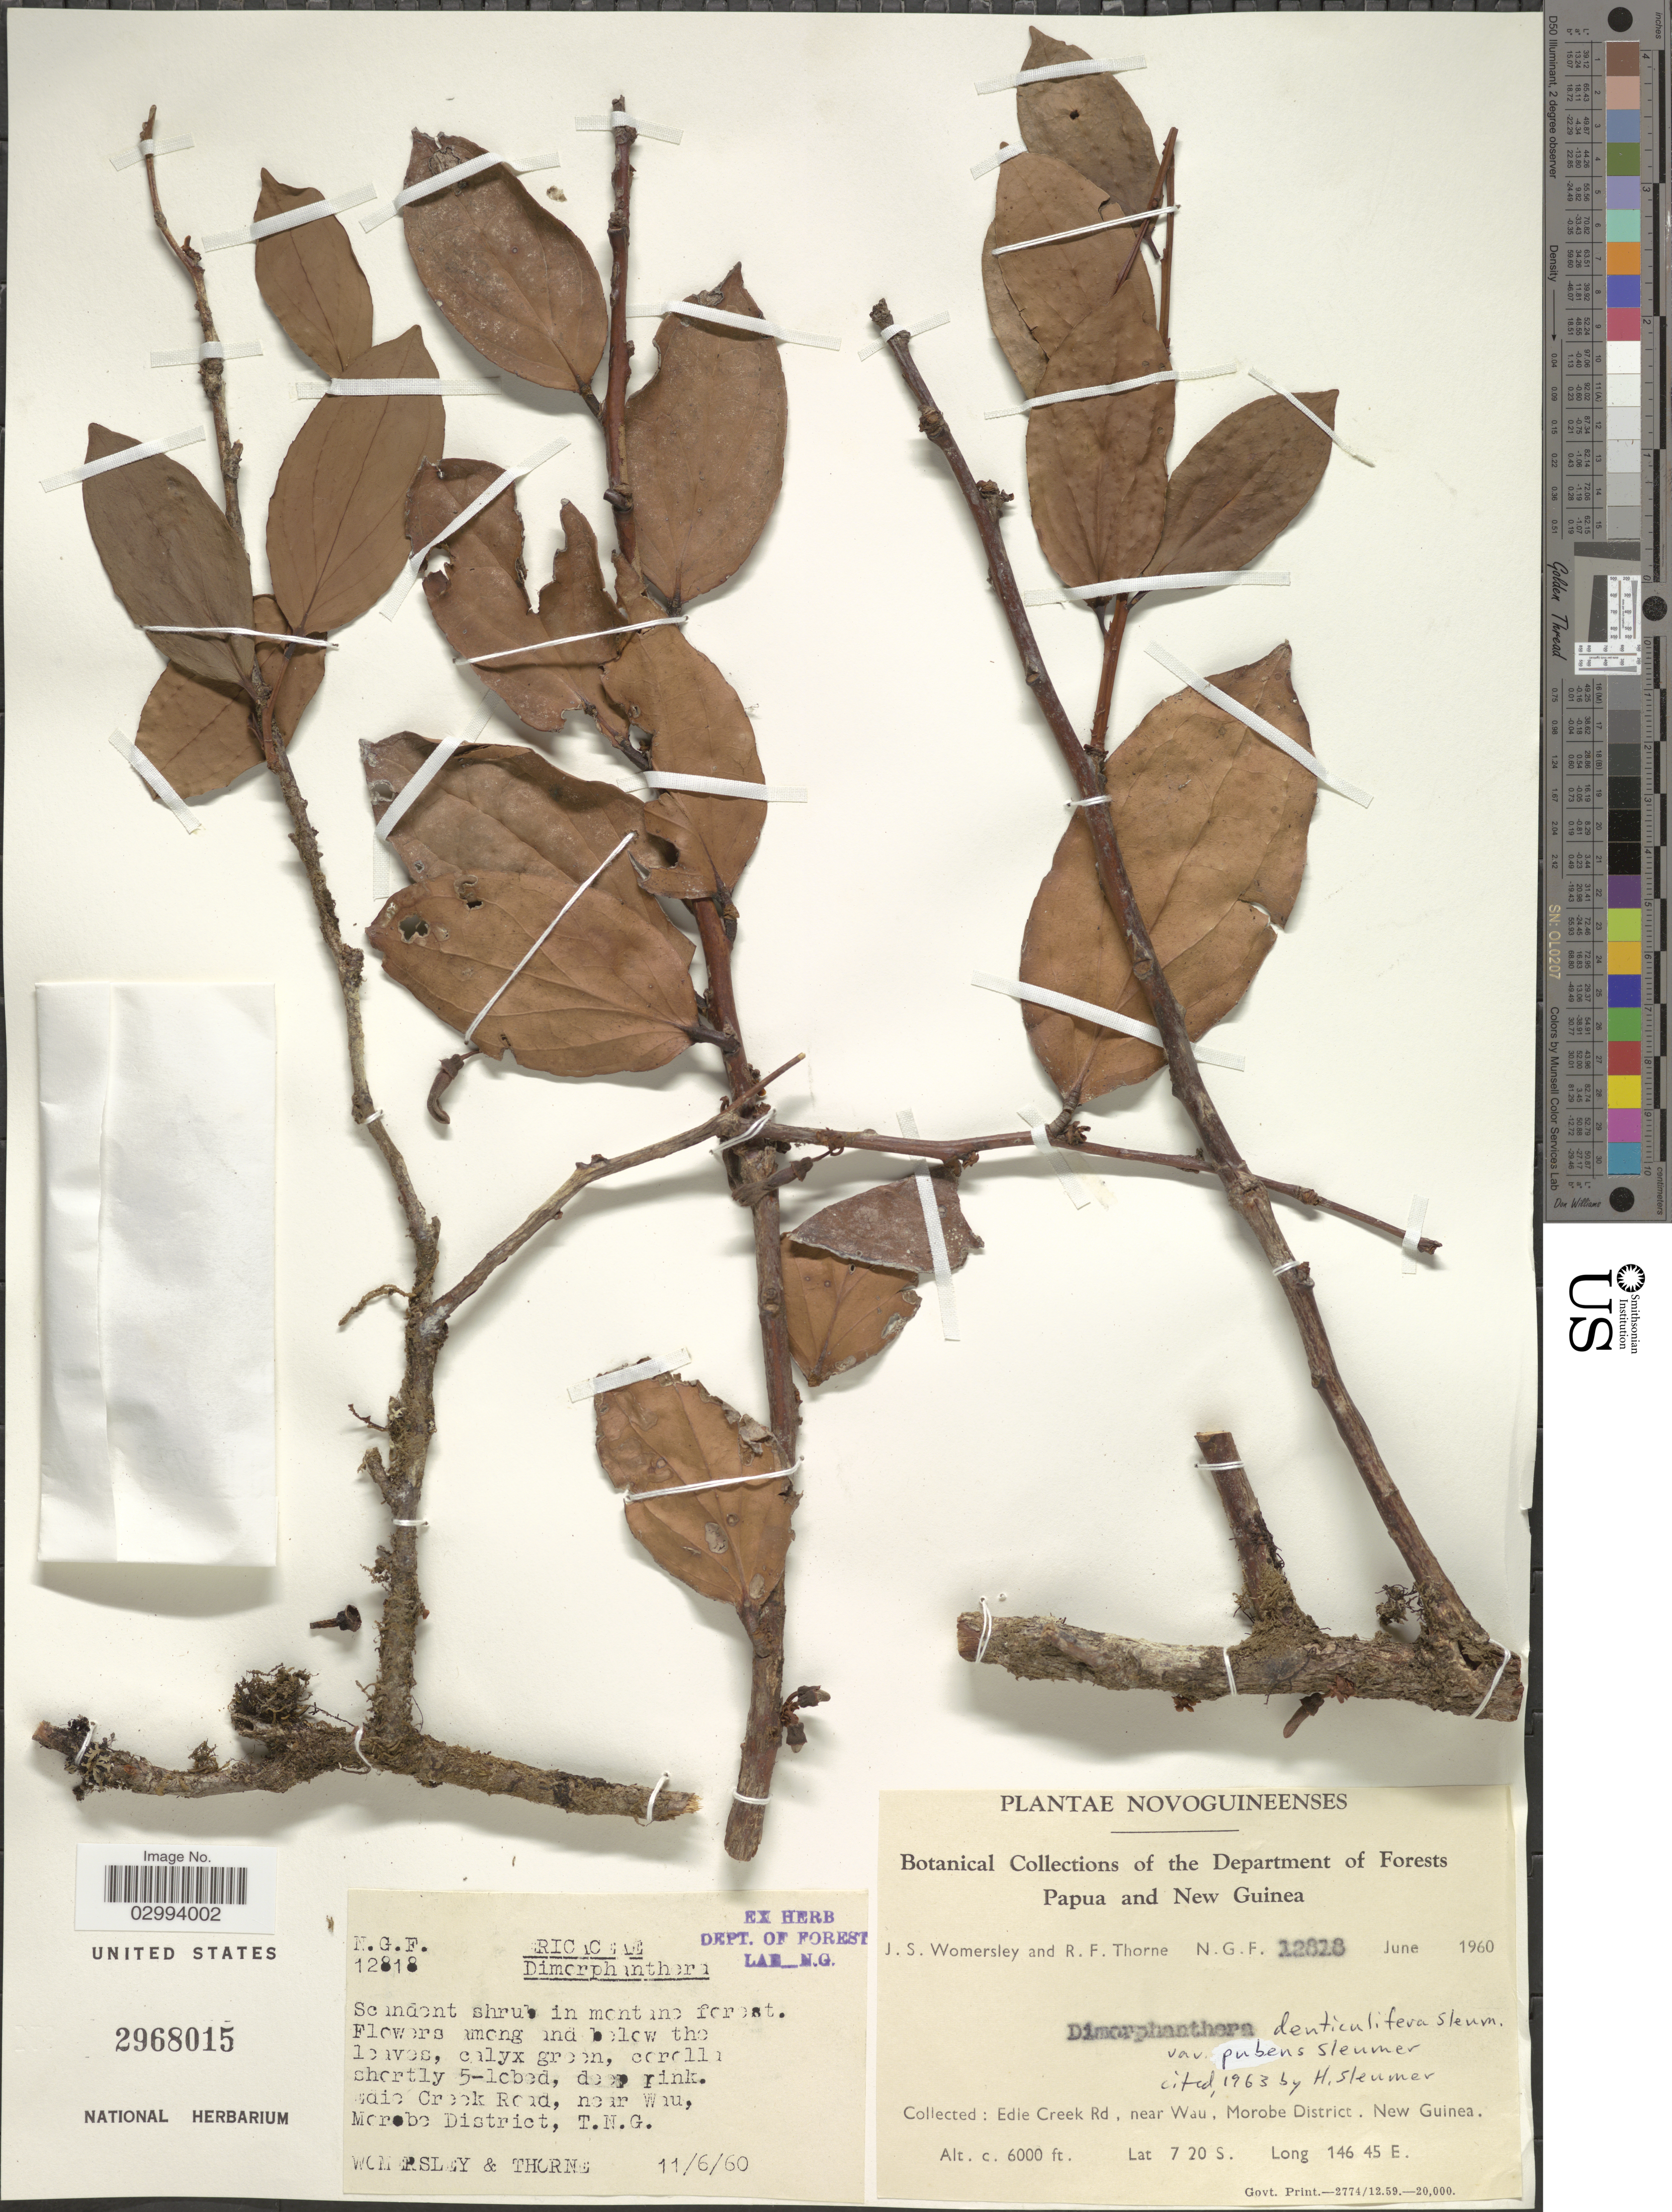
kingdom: Plantae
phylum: Tracheophyta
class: Magnoliopsida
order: Ericales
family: Ericaceae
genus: Dimorphanthera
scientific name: Dimorphanthera denticulifera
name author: Sleumer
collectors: J. S. Womersley & R. Thorne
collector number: N.G.F.12828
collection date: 1960-06-11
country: Papua New Guinea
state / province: Morobe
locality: New Guinea. Edie Creek, near Wau, Morobe District.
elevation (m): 1829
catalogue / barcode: US 2968015